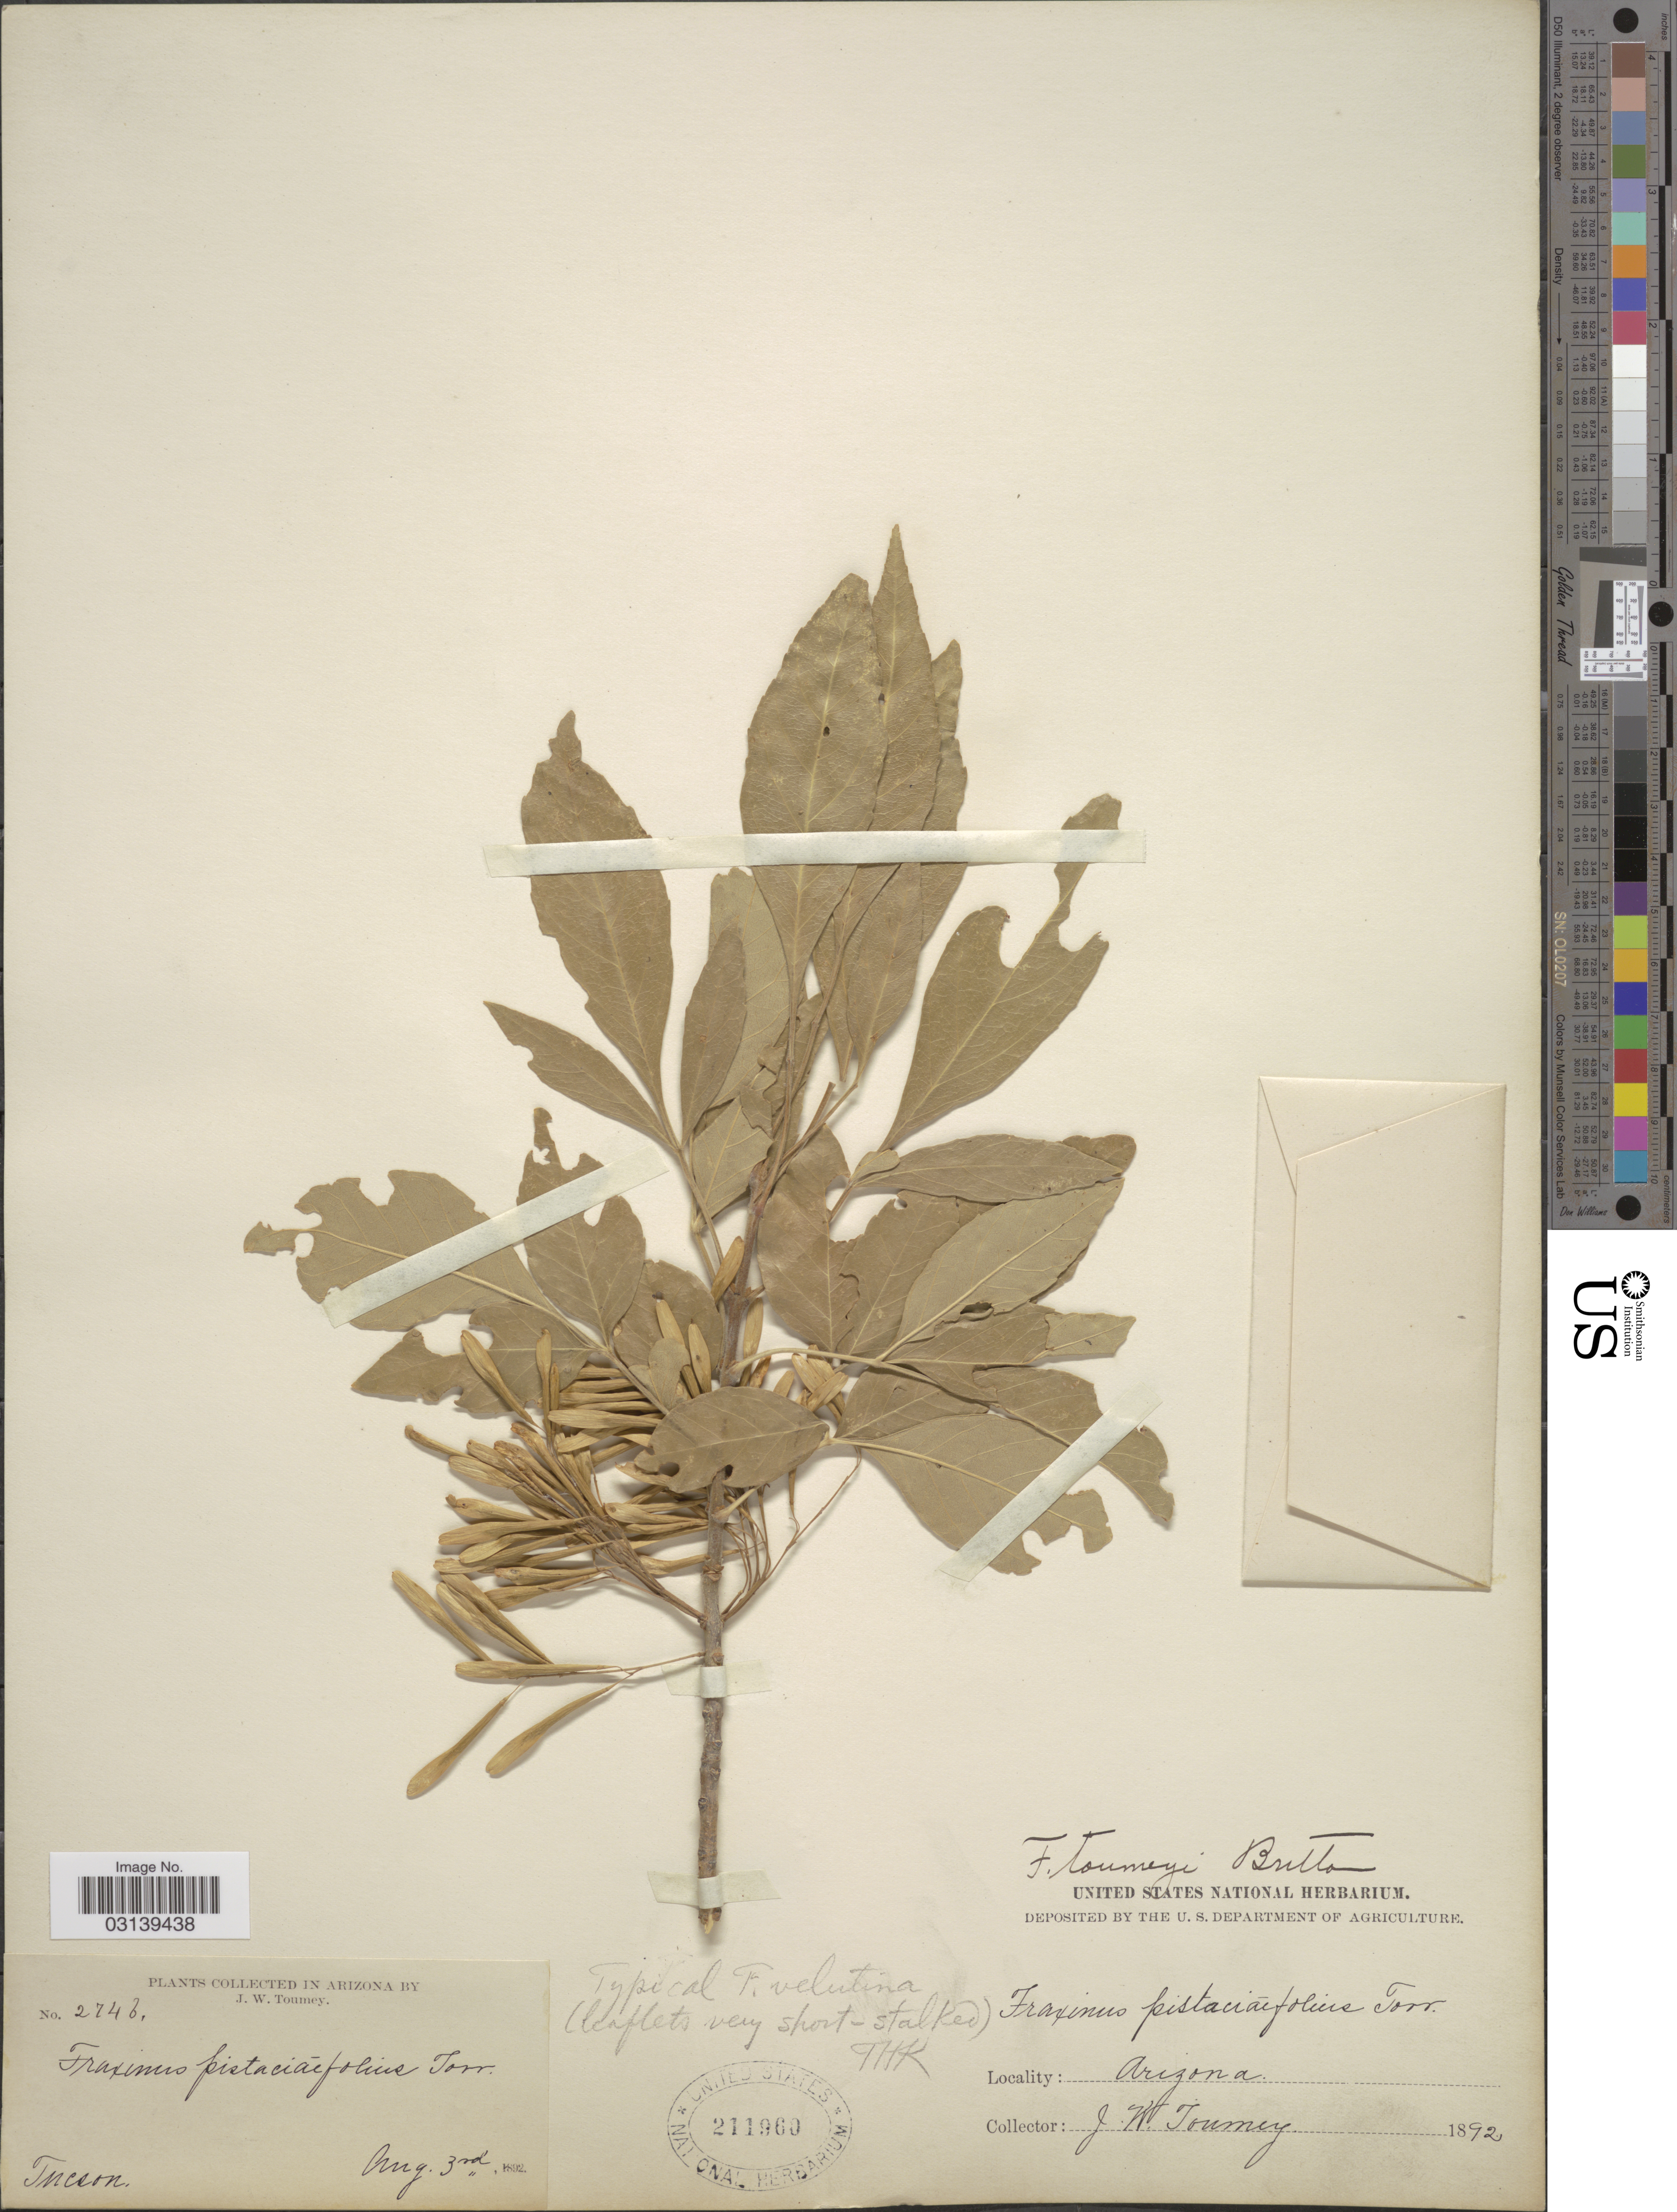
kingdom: Plantae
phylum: Tracheophyta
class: Magnoliopsida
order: Lamiales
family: Oleaceae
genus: Fraxinus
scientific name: Fraxinus velutina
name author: Torr.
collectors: J. W. Toumey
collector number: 2746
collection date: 1892-08-03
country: United States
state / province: Arizona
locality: Tucson.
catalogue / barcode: US 211960